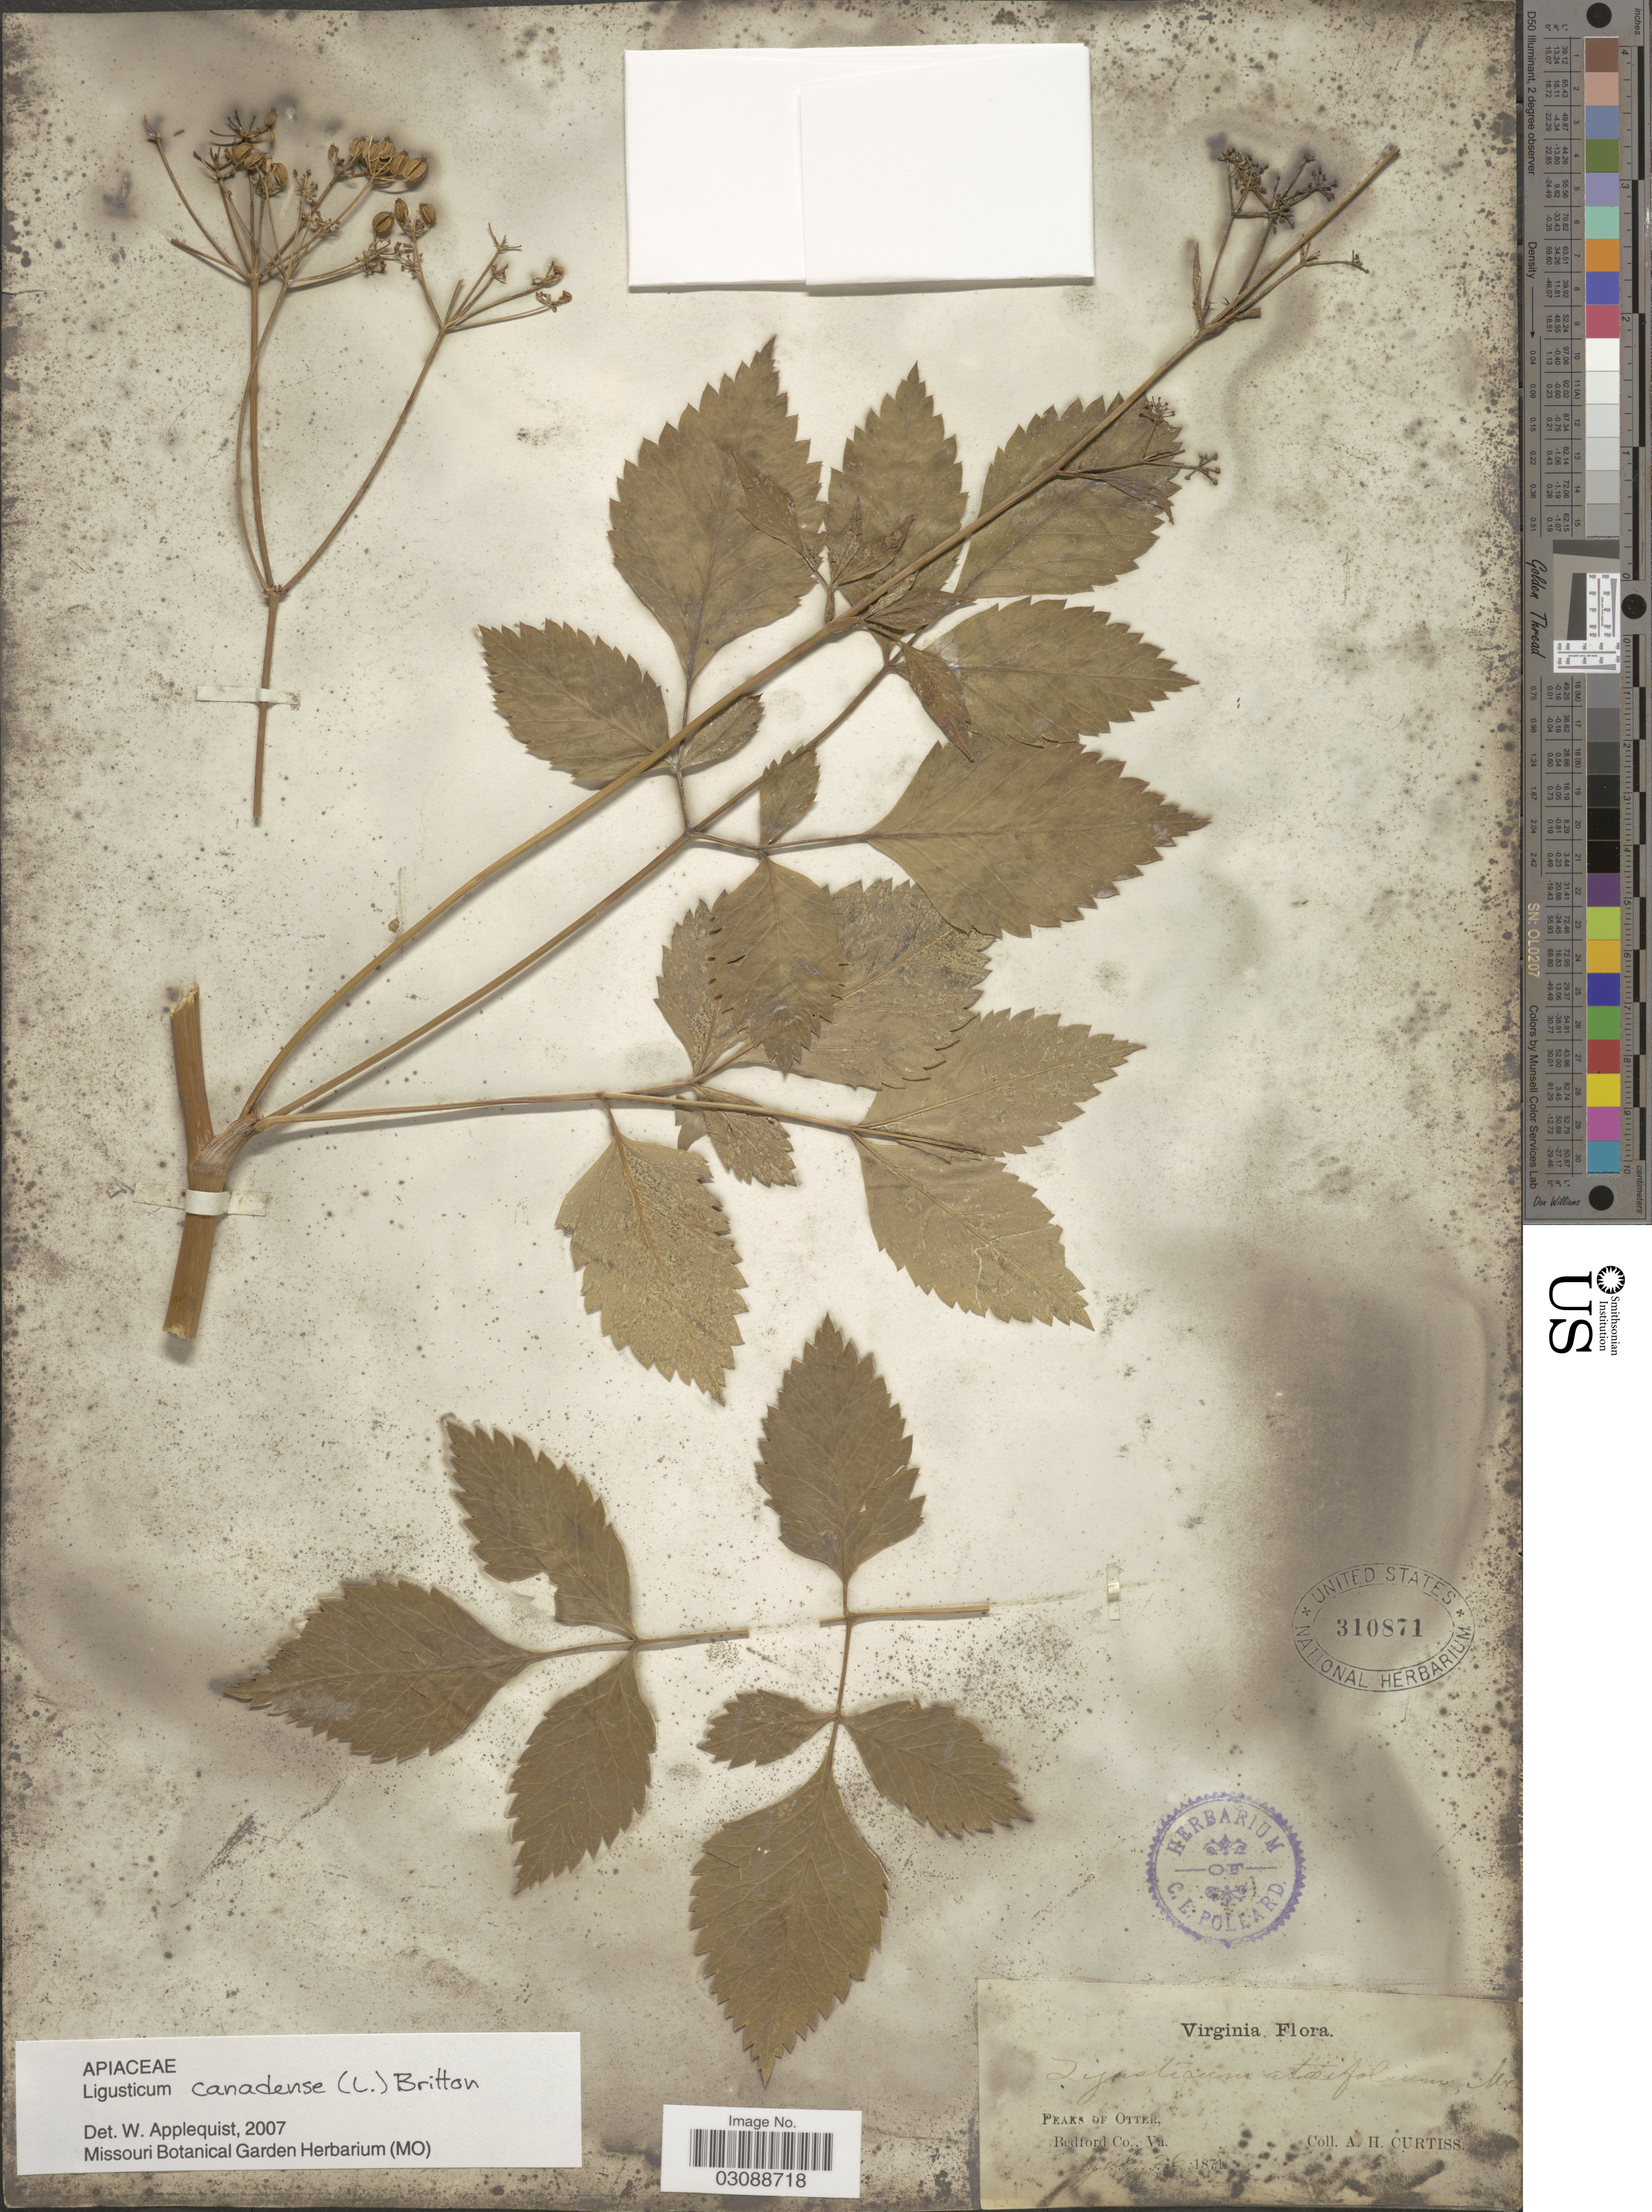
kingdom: Plantae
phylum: Tracheophyta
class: Magnoliopsida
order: Apiales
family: Apiaceae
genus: Ligusticum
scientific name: Ligusticum canadense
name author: (L.) Britton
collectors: A. H. Curtiss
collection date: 1871-07-26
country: United States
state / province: Virginia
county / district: Bedford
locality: Peaks of Otter.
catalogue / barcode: US 310871